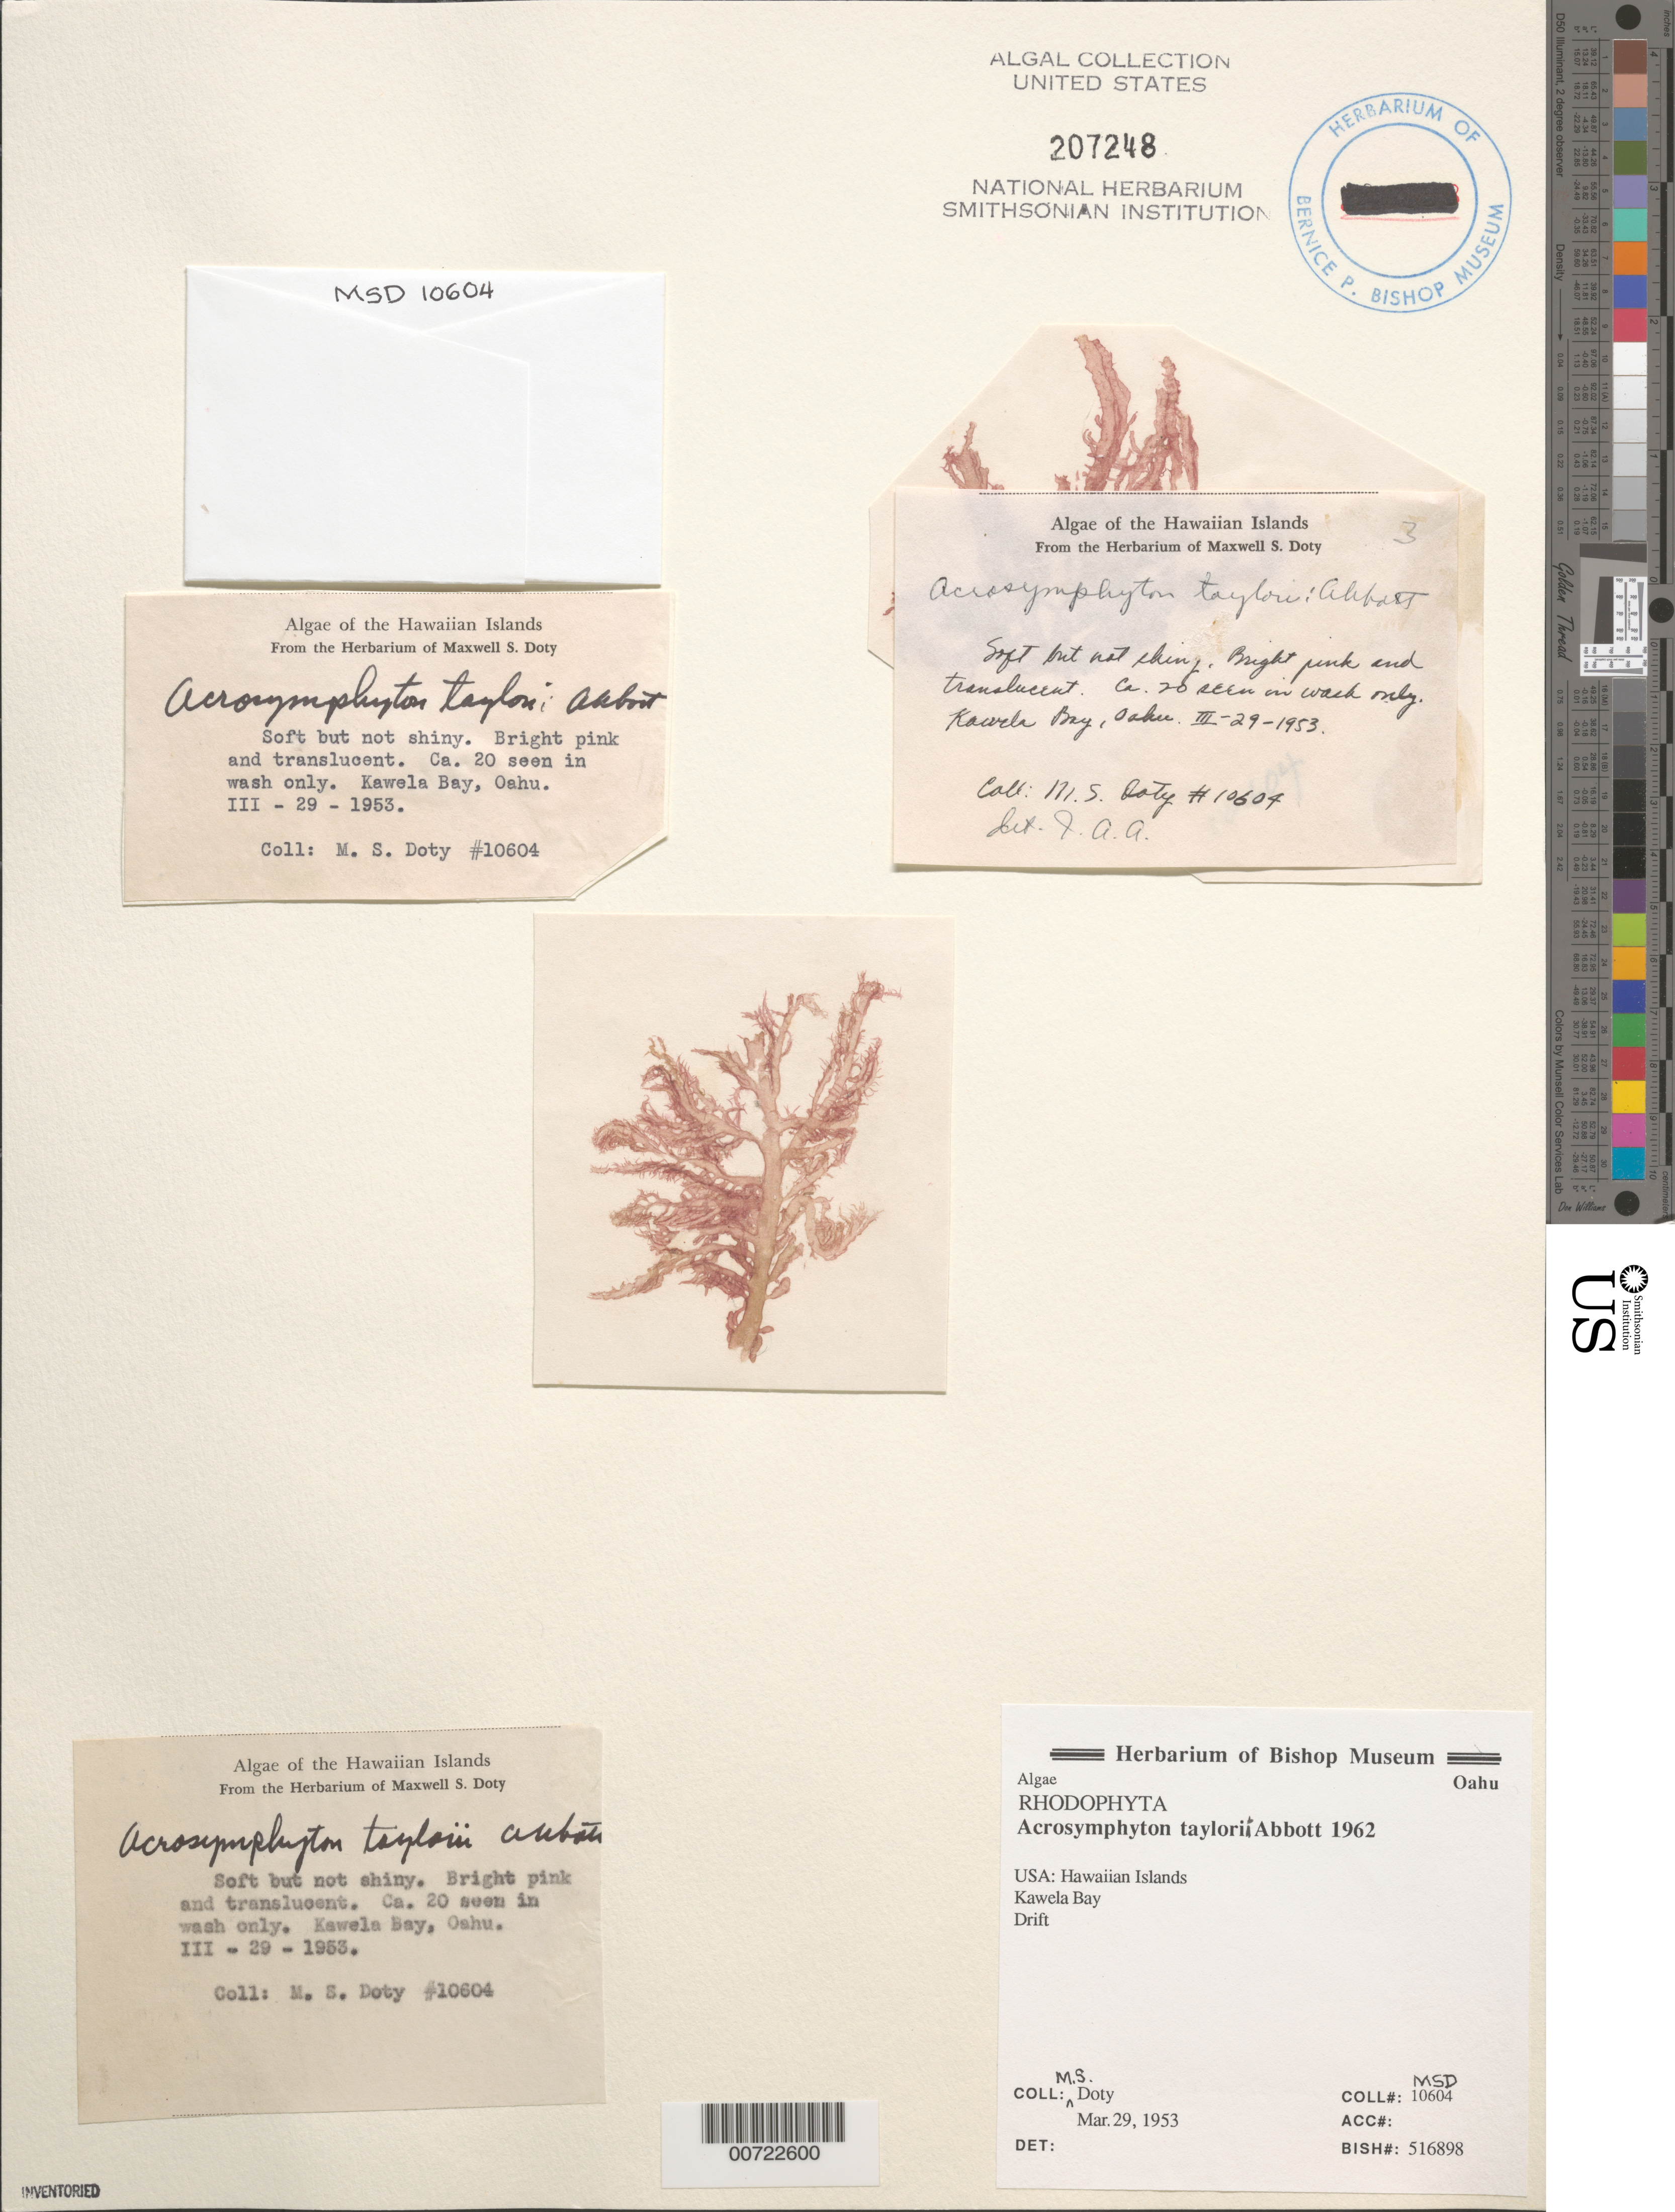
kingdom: Plantae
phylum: Rhodophyta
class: Florideophyceae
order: Acrosymphytales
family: Acrosymphytaceae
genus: Acrosymphyton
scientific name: Acrosymphyton taylorii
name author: I.A. Abbott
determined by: Abbott, Isabella A.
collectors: M. S. Doty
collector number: MSD 10604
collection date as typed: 29 Mar 1953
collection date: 1953-03-29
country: United States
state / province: Hawaii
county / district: Honolulu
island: Oahu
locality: Kawela Bay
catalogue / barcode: US 207248